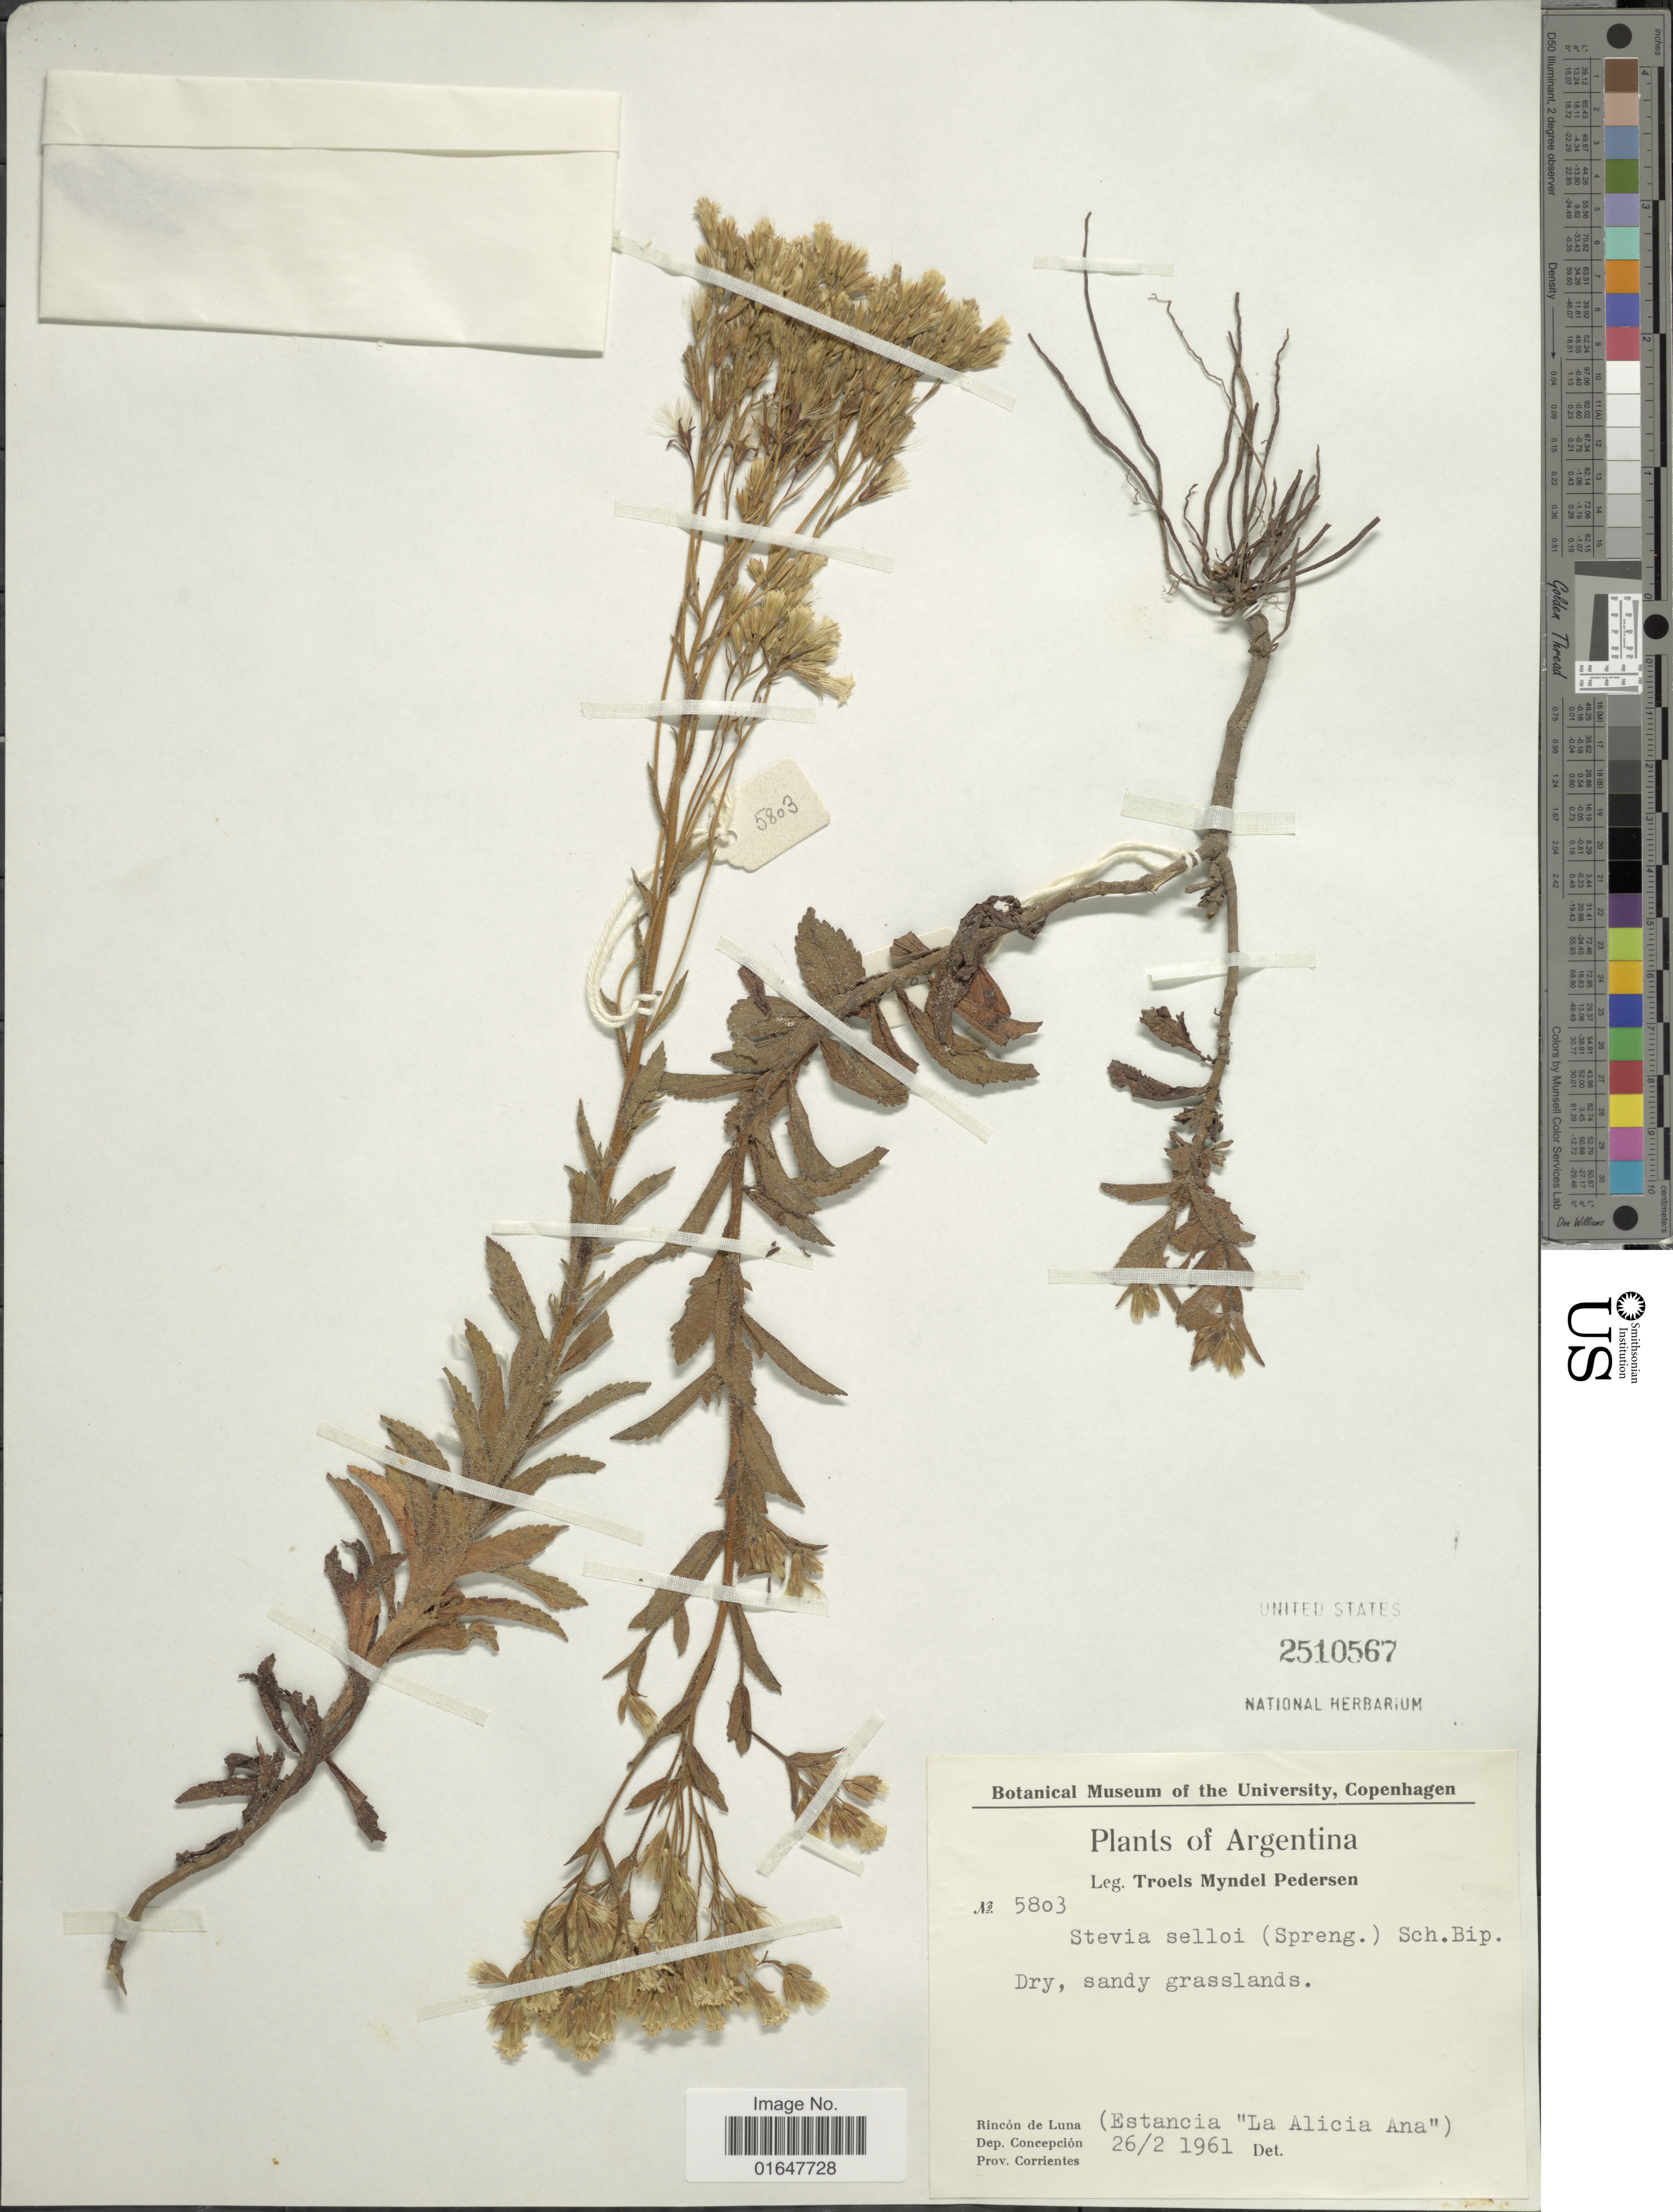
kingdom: Plantae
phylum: Tracheophyta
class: Magnoliopsida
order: Asterales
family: Asteraceae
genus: Stevia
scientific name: Stevia balansae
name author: Hieron.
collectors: T. Pederson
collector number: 5803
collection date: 1961-02-26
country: Argentina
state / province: Corrientes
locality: Rincon de Luna, Dep. Concepcion, Estancia La Alicia Ana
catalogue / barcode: US 2510567